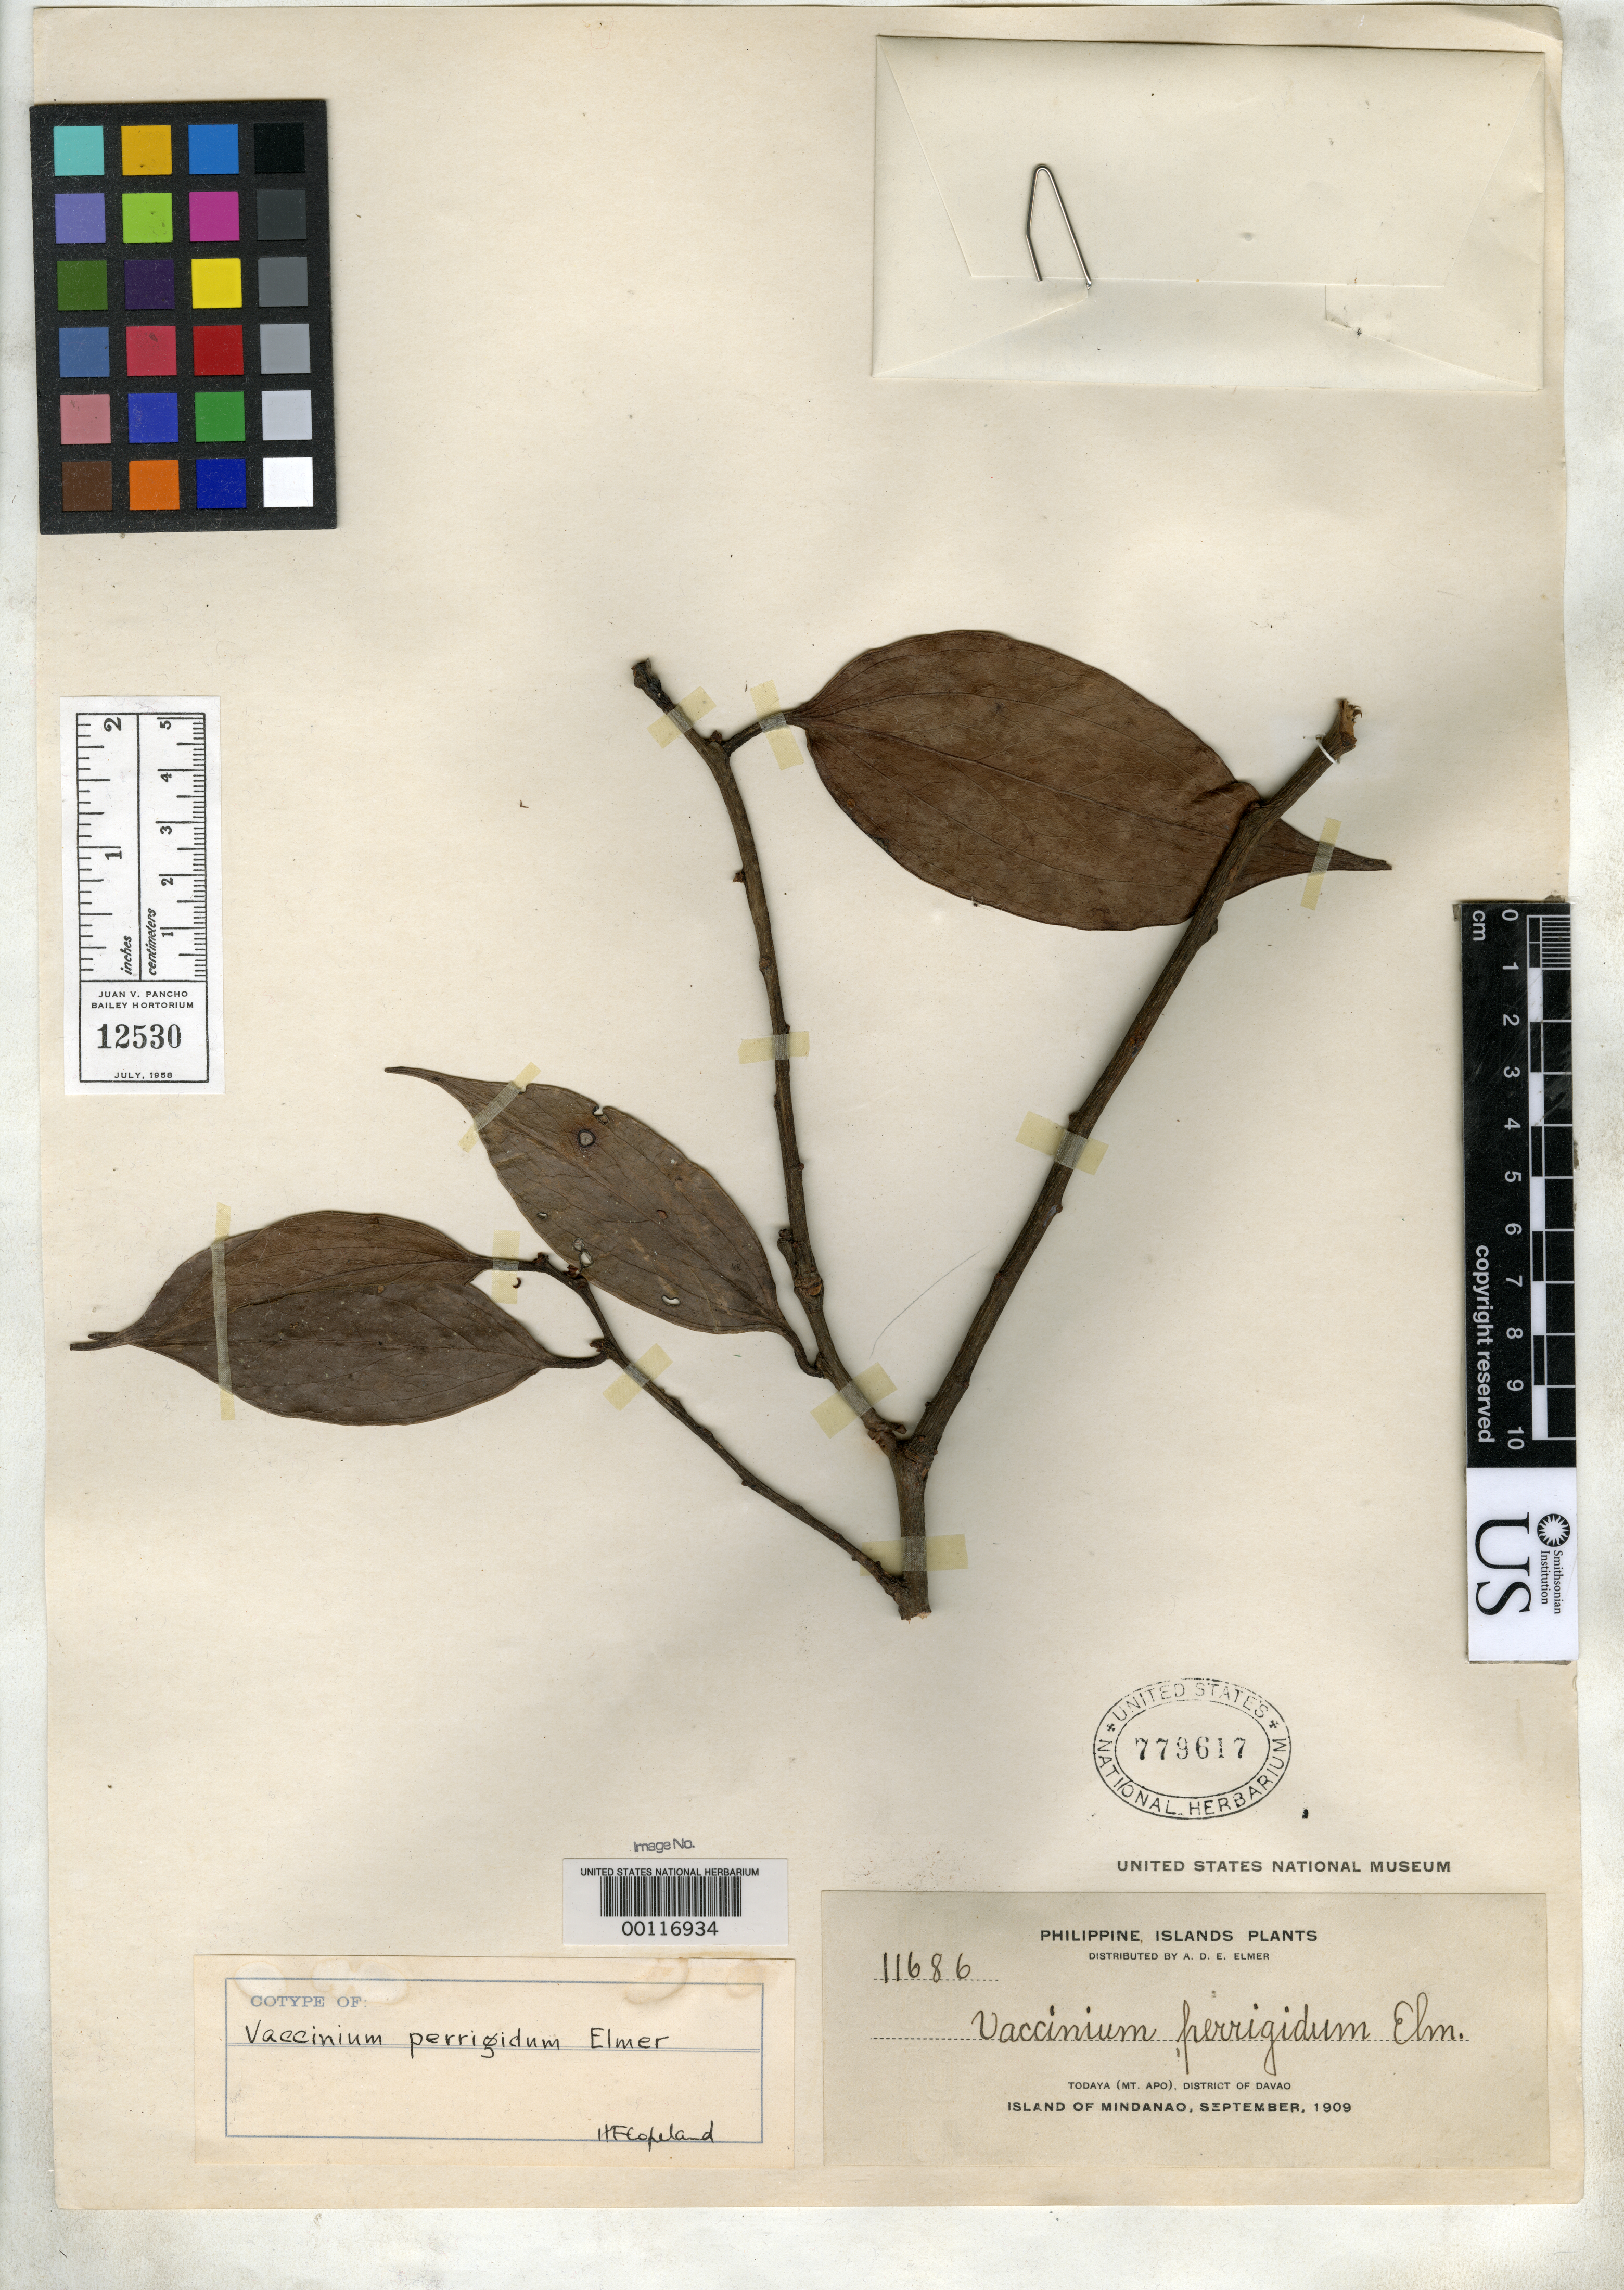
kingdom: Plantae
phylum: Tracheophyta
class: Magnoliopsida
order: Ericales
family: Ericaceae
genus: Vaccinium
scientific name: Vaccinium perrigidum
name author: Elmer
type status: Isotype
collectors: A. D. E. Elmer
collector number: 11686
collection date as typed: Sep 1909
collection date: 1909-09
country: Philippines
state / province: Davao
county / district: Davao del Sur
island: Mindanao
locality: Todaya, Mount Apo.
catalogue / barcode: US 779617